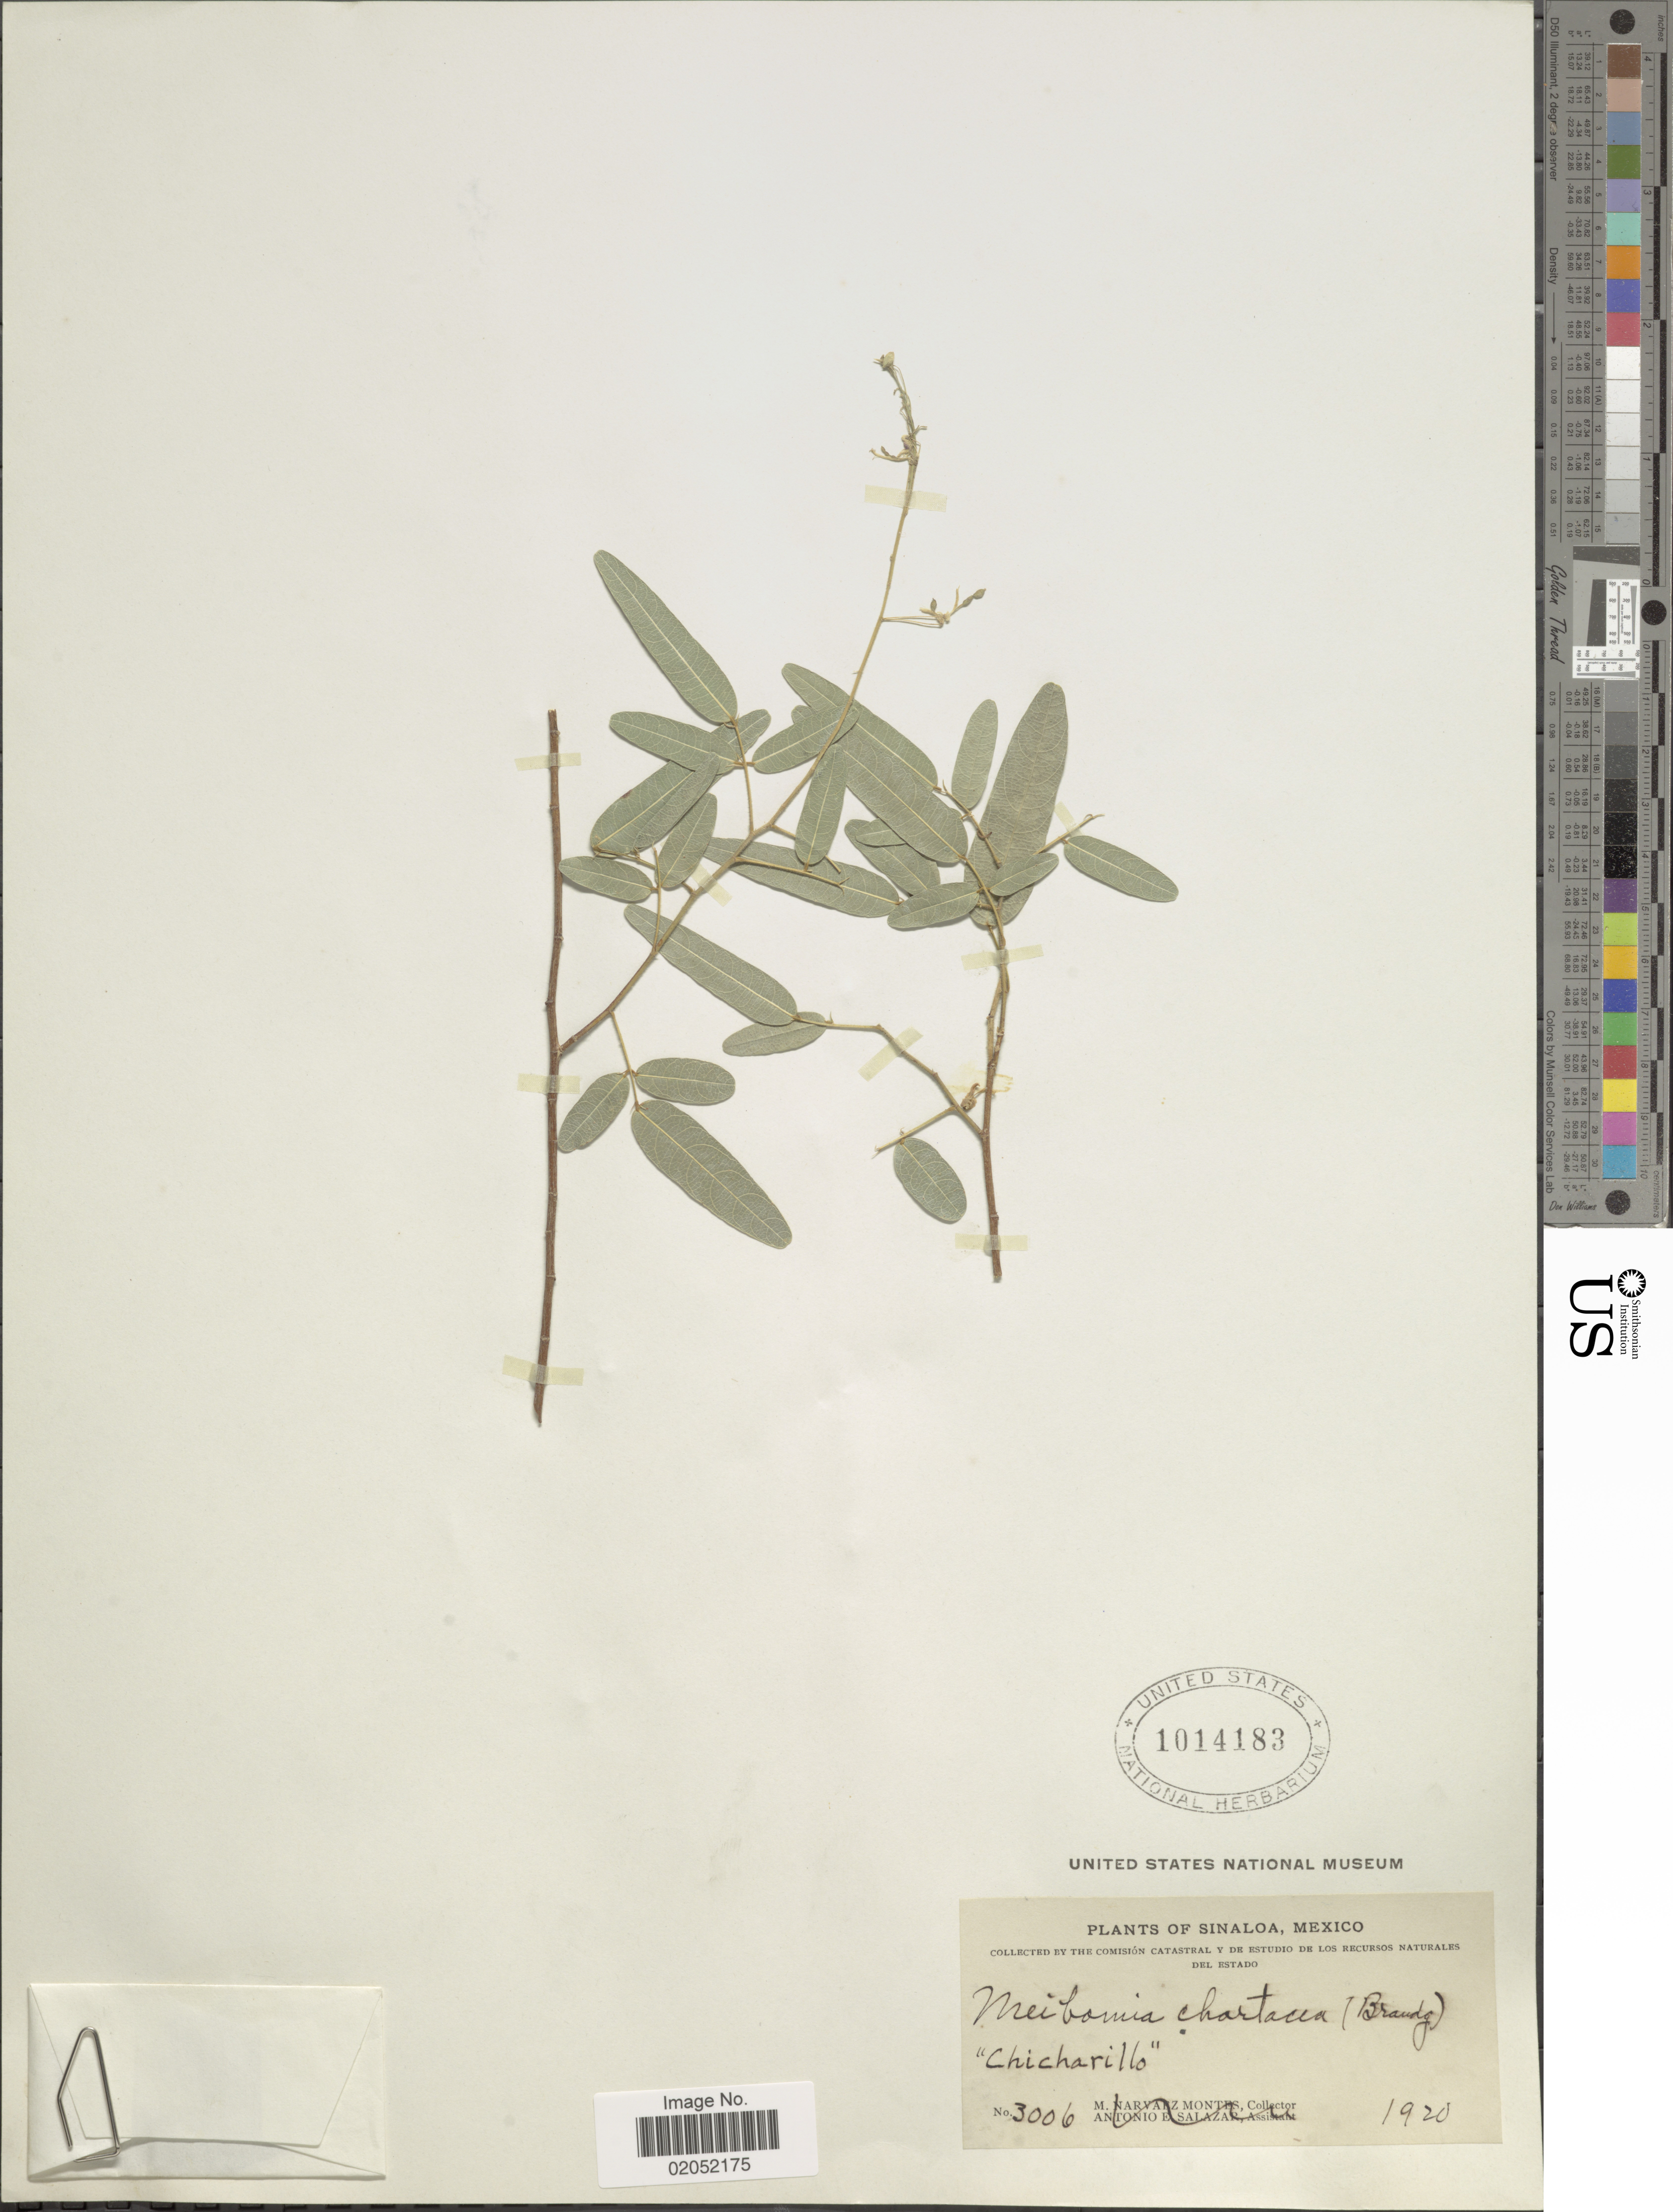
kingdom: Plantae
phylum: Tracheophyta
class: Magnoliopsida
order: Fabales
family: Fabaceae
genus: Desmodium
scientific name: Desmodium chartaceum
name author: Brandegee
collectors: Comisión Catastral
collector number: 3006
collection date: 1920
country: Mexico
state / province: Sinaloa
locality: Sinaloa, Mexico.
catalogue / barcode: US 1014183